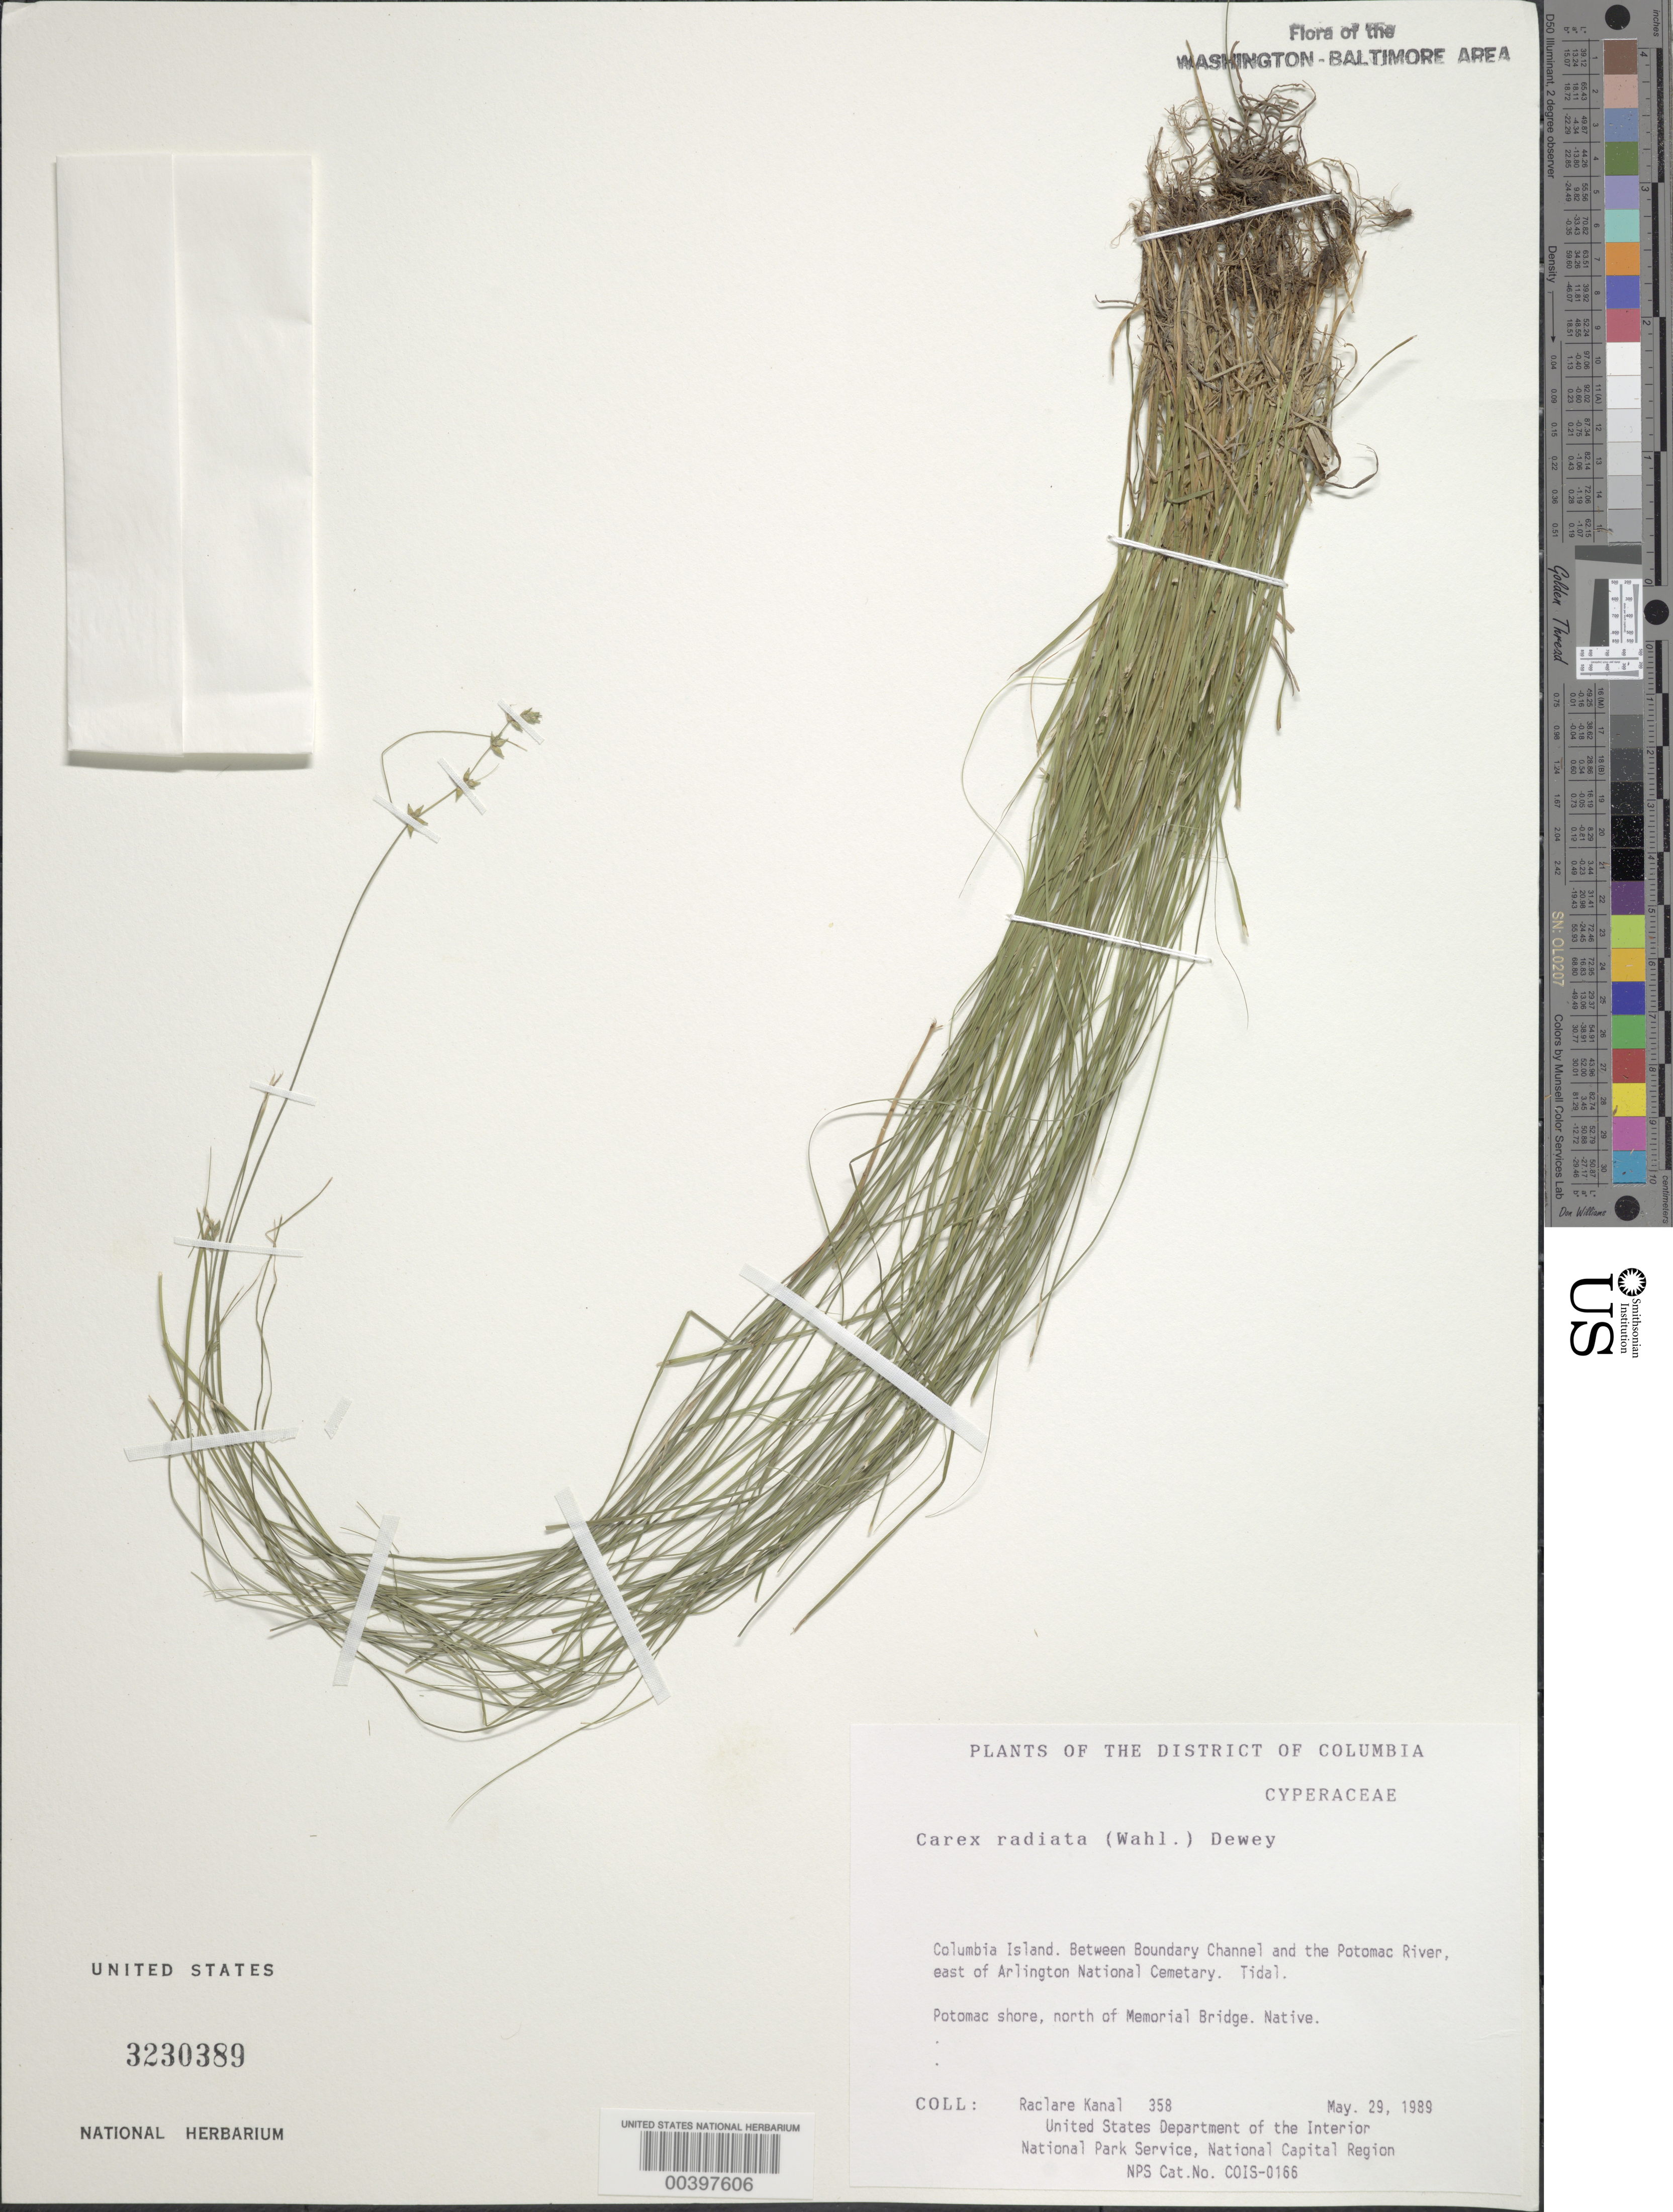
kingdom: Plantae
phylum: Tracheophyta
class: Liliopsida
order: Poales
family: Cyperaceae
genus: Carex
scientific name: Carex radiata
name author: (Wahlenb.) Small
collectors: R. Kanal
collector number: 358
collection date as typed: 29 May 1989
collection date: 1989-05-29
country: United States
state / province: District of Columbia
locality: Columbia Island, between the Potomac River and Boundary Channel Columbia Island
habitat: Tidal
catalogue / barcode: US 3230389